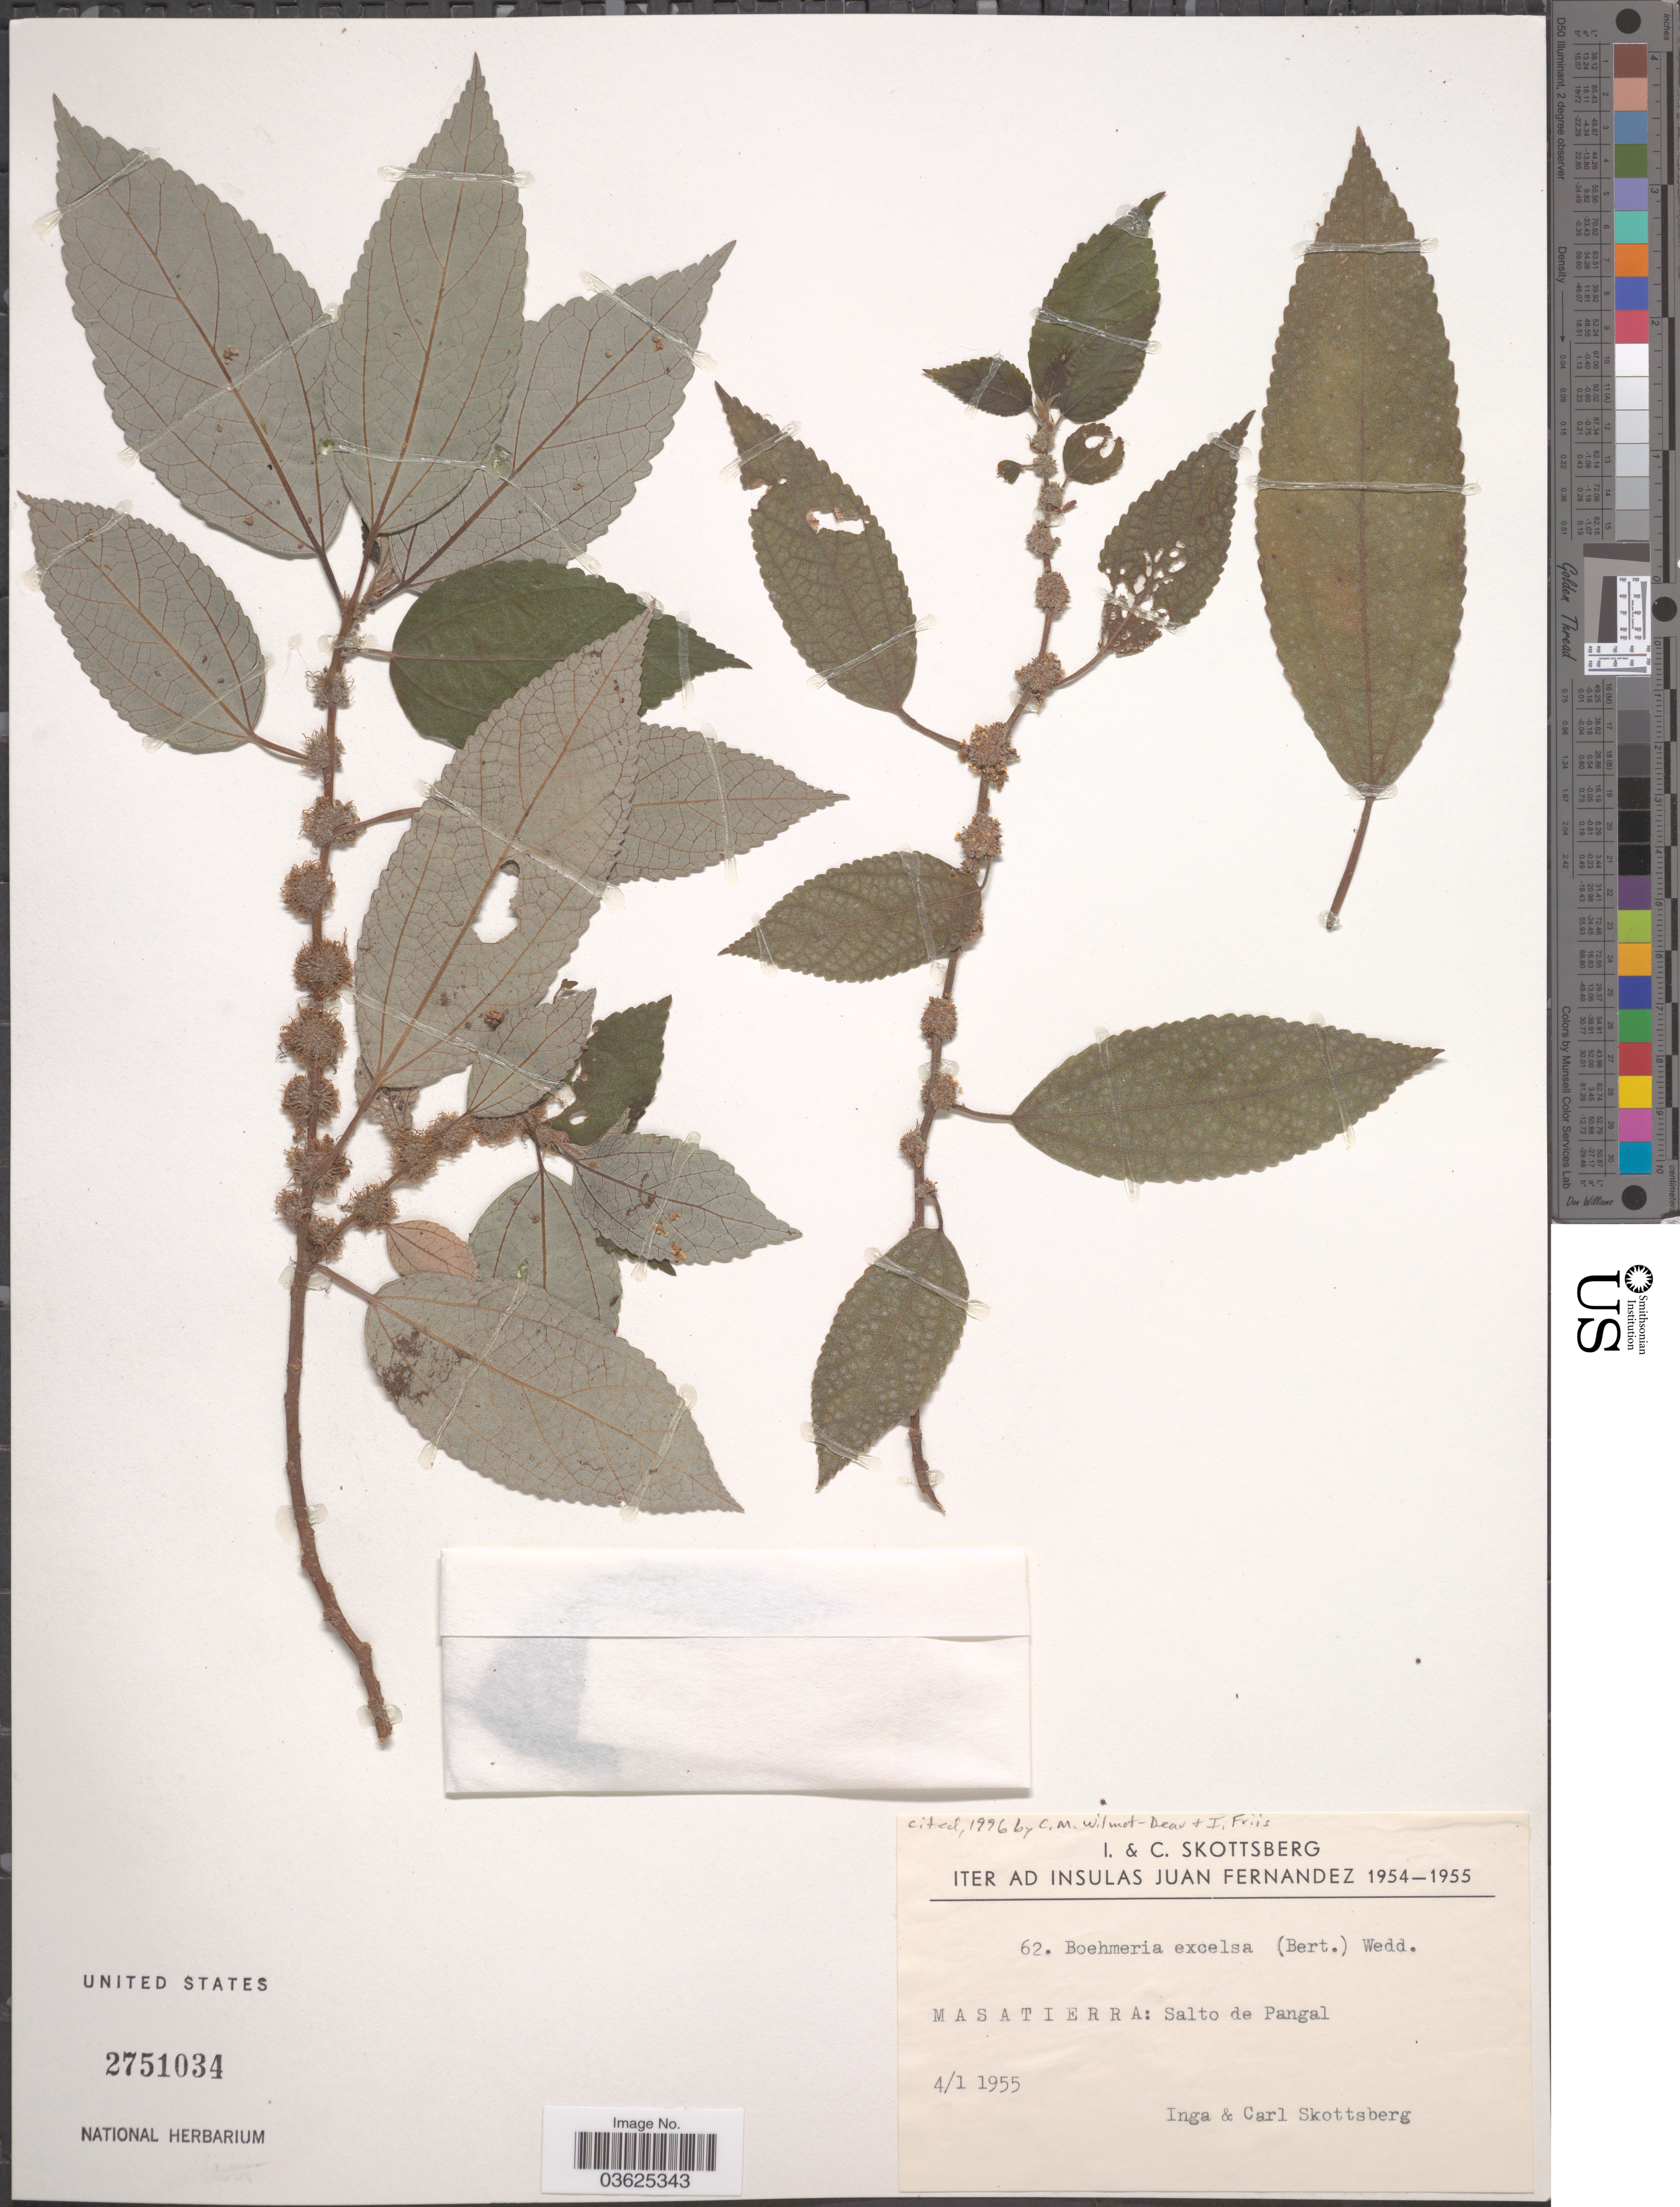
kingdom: Plantae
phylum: Tracheophyta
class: Magnoliopsida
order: Rosales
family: Urticaceae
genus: Boehmeria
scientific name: Boehmeria excelsa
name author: (Steud.) Wedd.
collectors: I. Skottsberg & C. Skottsberg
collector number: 62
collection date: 1955-01-04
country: Chile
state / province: Valparaíso (V)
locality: Iter ad Insulas Juan Fernandez. Masatierra: Salto de Pangal.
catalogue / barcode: US 2751034